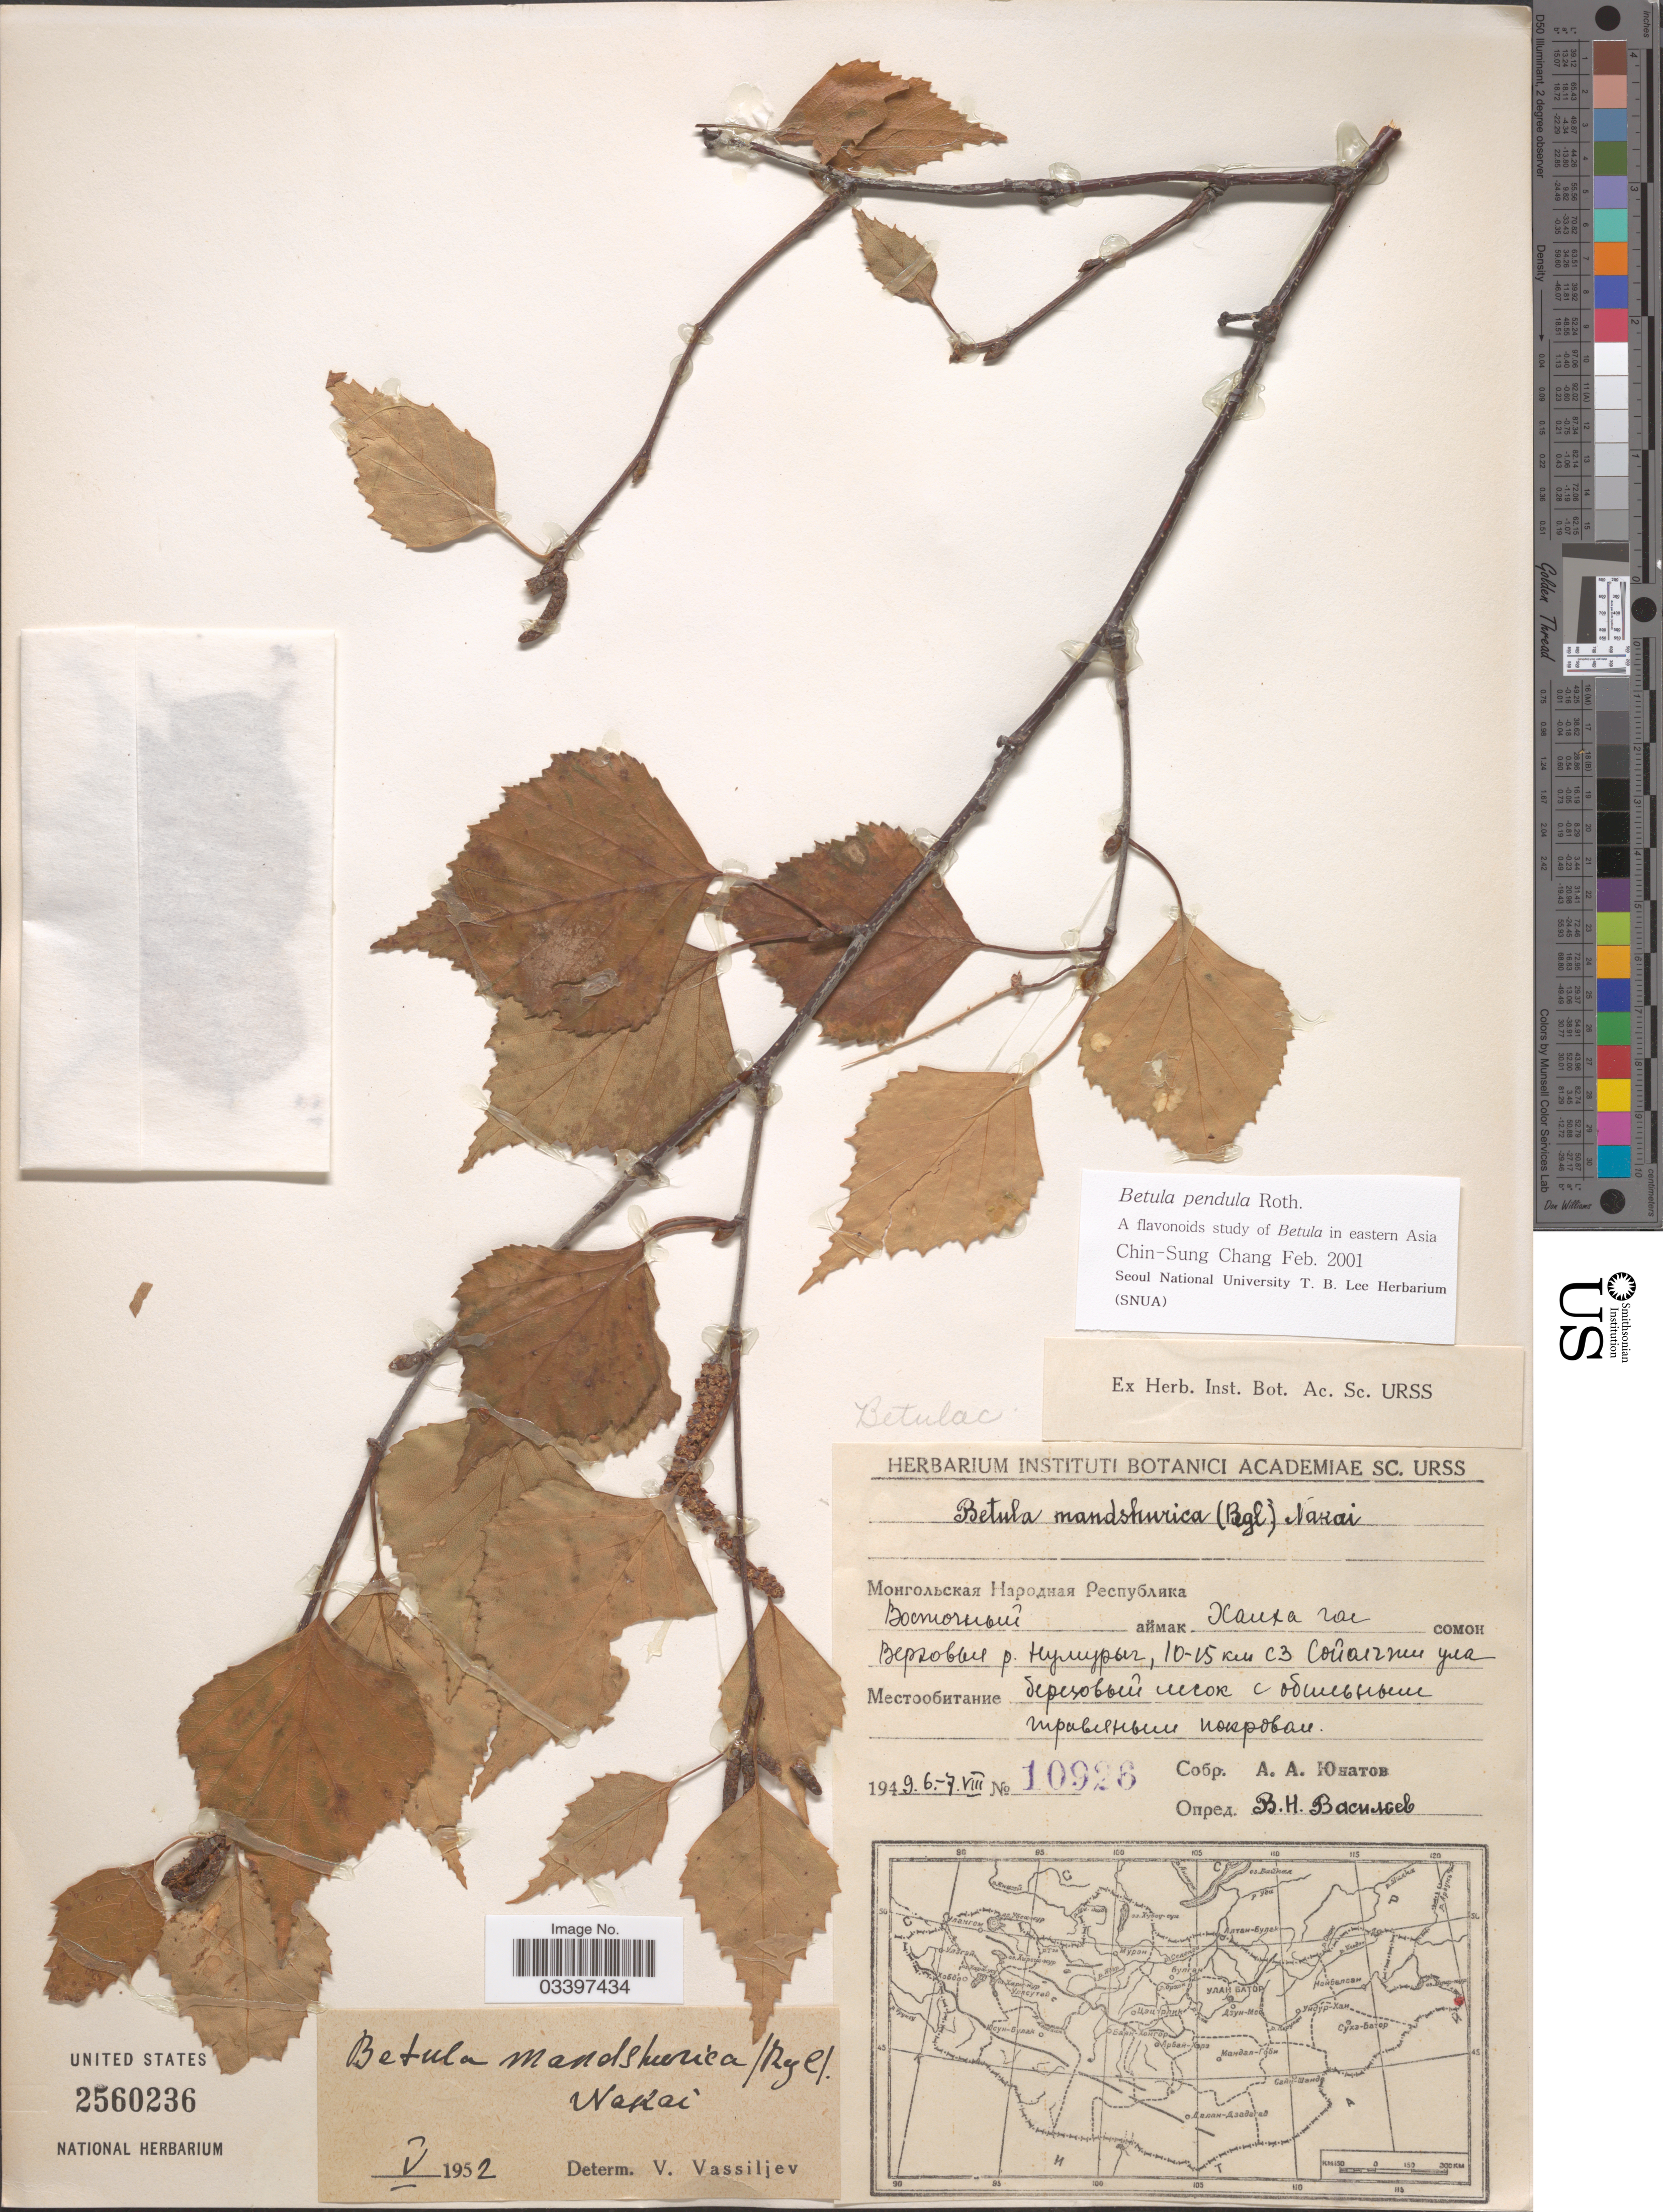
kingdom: Plantae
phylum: Tracheophyta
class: Magnoliopsida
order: Fagales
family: Betulaceae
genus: Betula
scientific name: Betula pendula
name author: Roth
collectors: A. Unatov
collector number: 10926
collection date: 1949-08-06/1949-08-07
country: Mongolia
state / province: Dornod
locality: Khalkhgol, Precise Loc: Upper River Numuryg, 10- 15 km NW Soiolgti ulaa.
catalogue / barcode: US 2560236